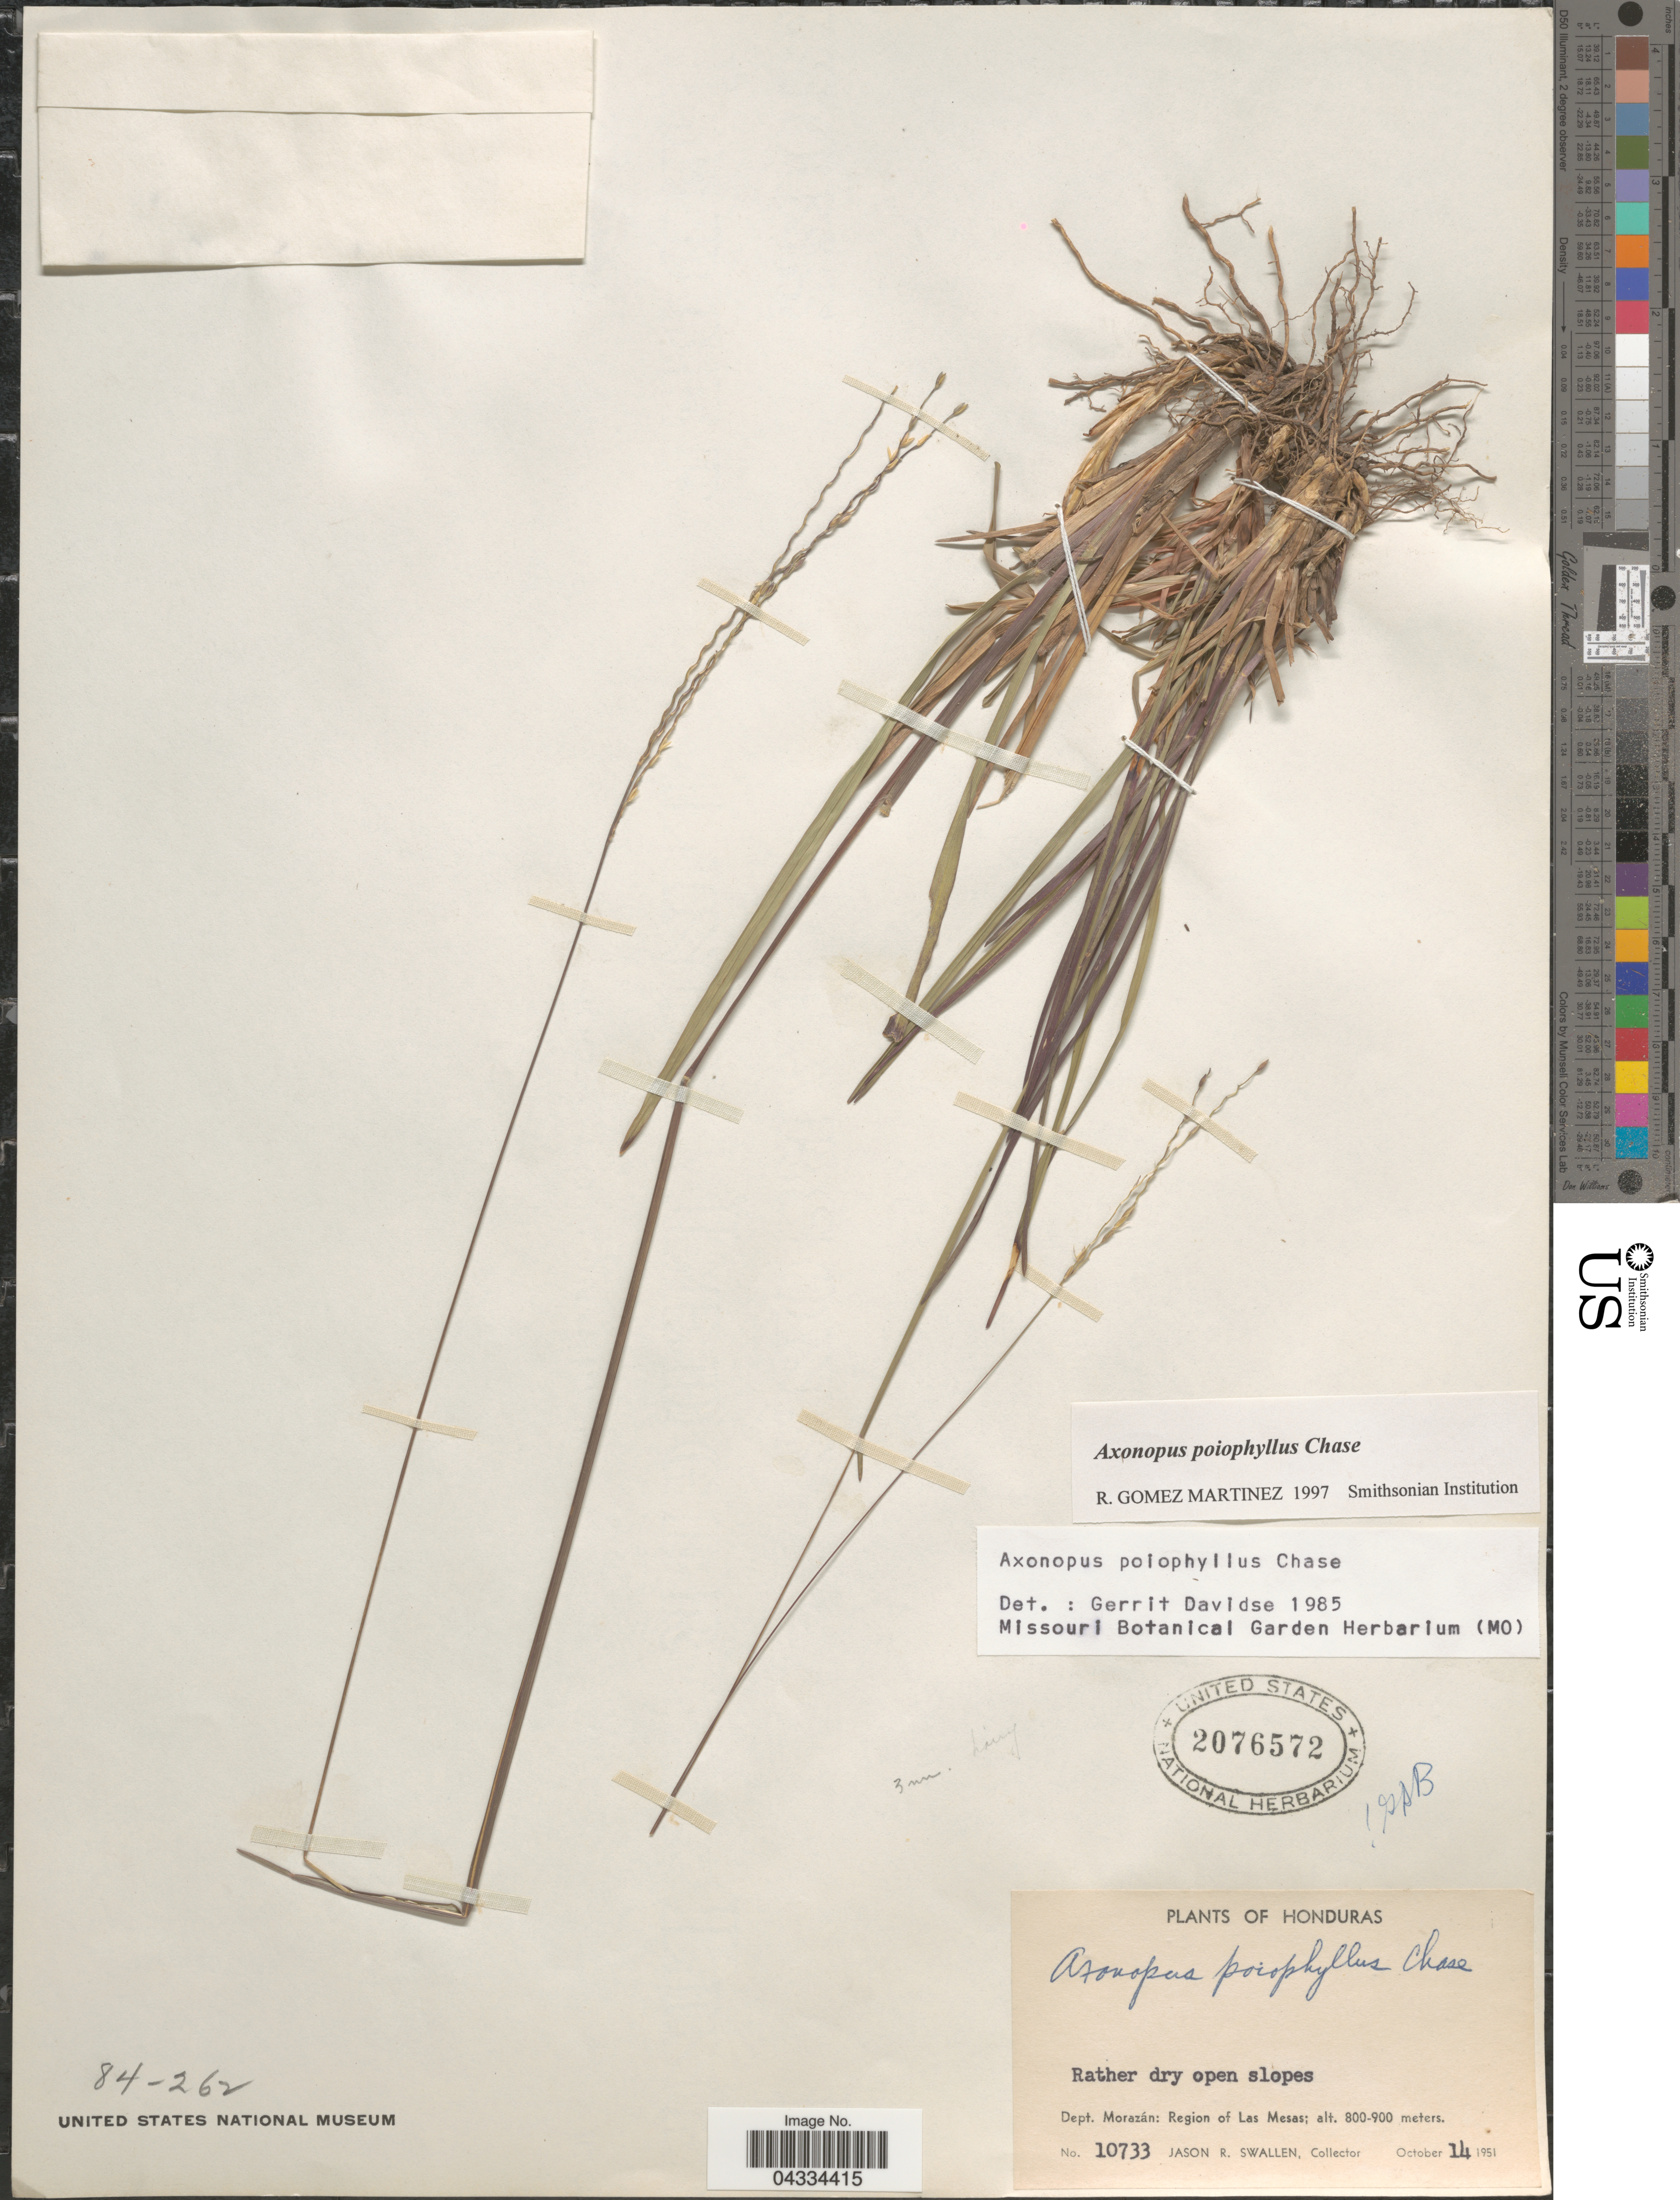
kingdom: Plantae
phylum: Tracheophyta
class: Liliopsida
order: Poales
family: Poaceae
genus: Axonopus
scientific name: Axonopus poiophyllus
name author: Chase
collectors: J. R. Swallen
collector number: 10733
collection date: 1951-10-14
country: Honduras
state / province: Fco. Morazán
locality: Dept. Morazán: Region of Las Mesas.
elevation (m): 800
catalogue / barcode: US 2076572